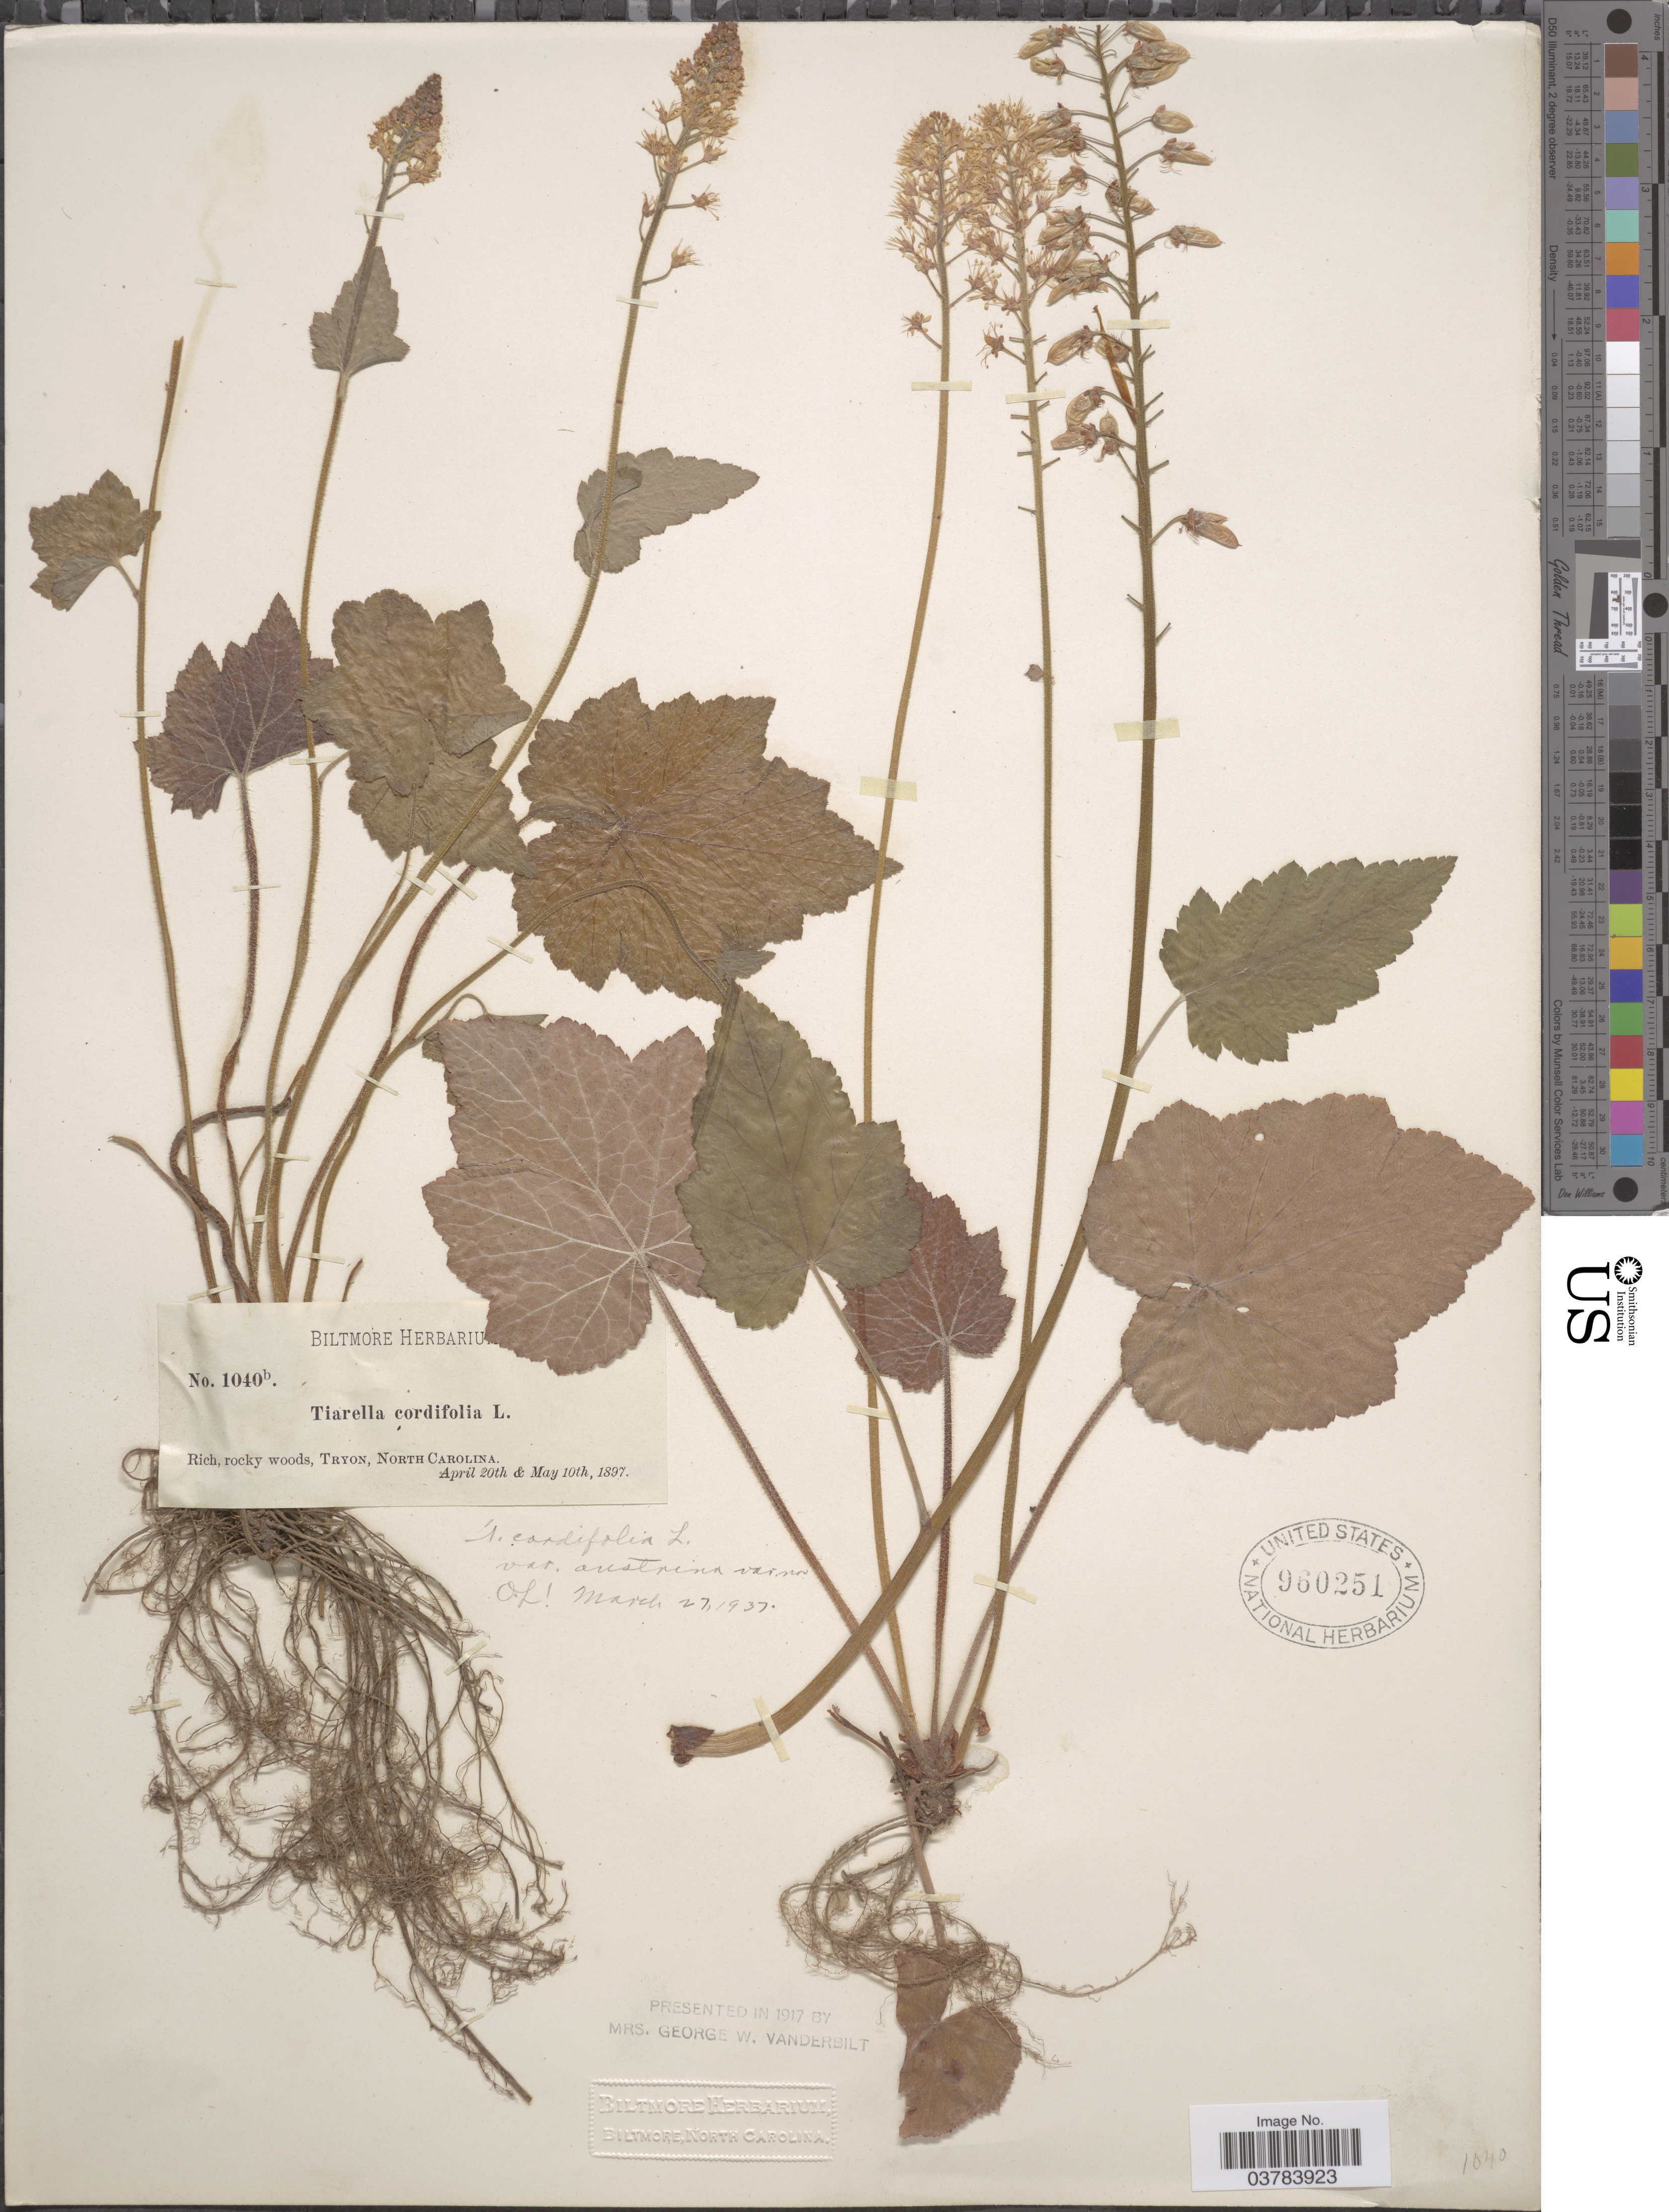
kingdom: Plantae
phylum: Tracheophyta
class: Magnoliopsida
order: Saxifragales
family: Saxifragaceae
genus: Tiarella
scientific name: Tiarella cordifolia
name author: L.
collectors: ex herb. Biltmore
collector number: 1040b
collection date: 1897-04-20/1897-05-10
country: United States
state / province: North Carolina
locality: Rich, rocky woods, Tryon.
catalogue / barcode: US 960251